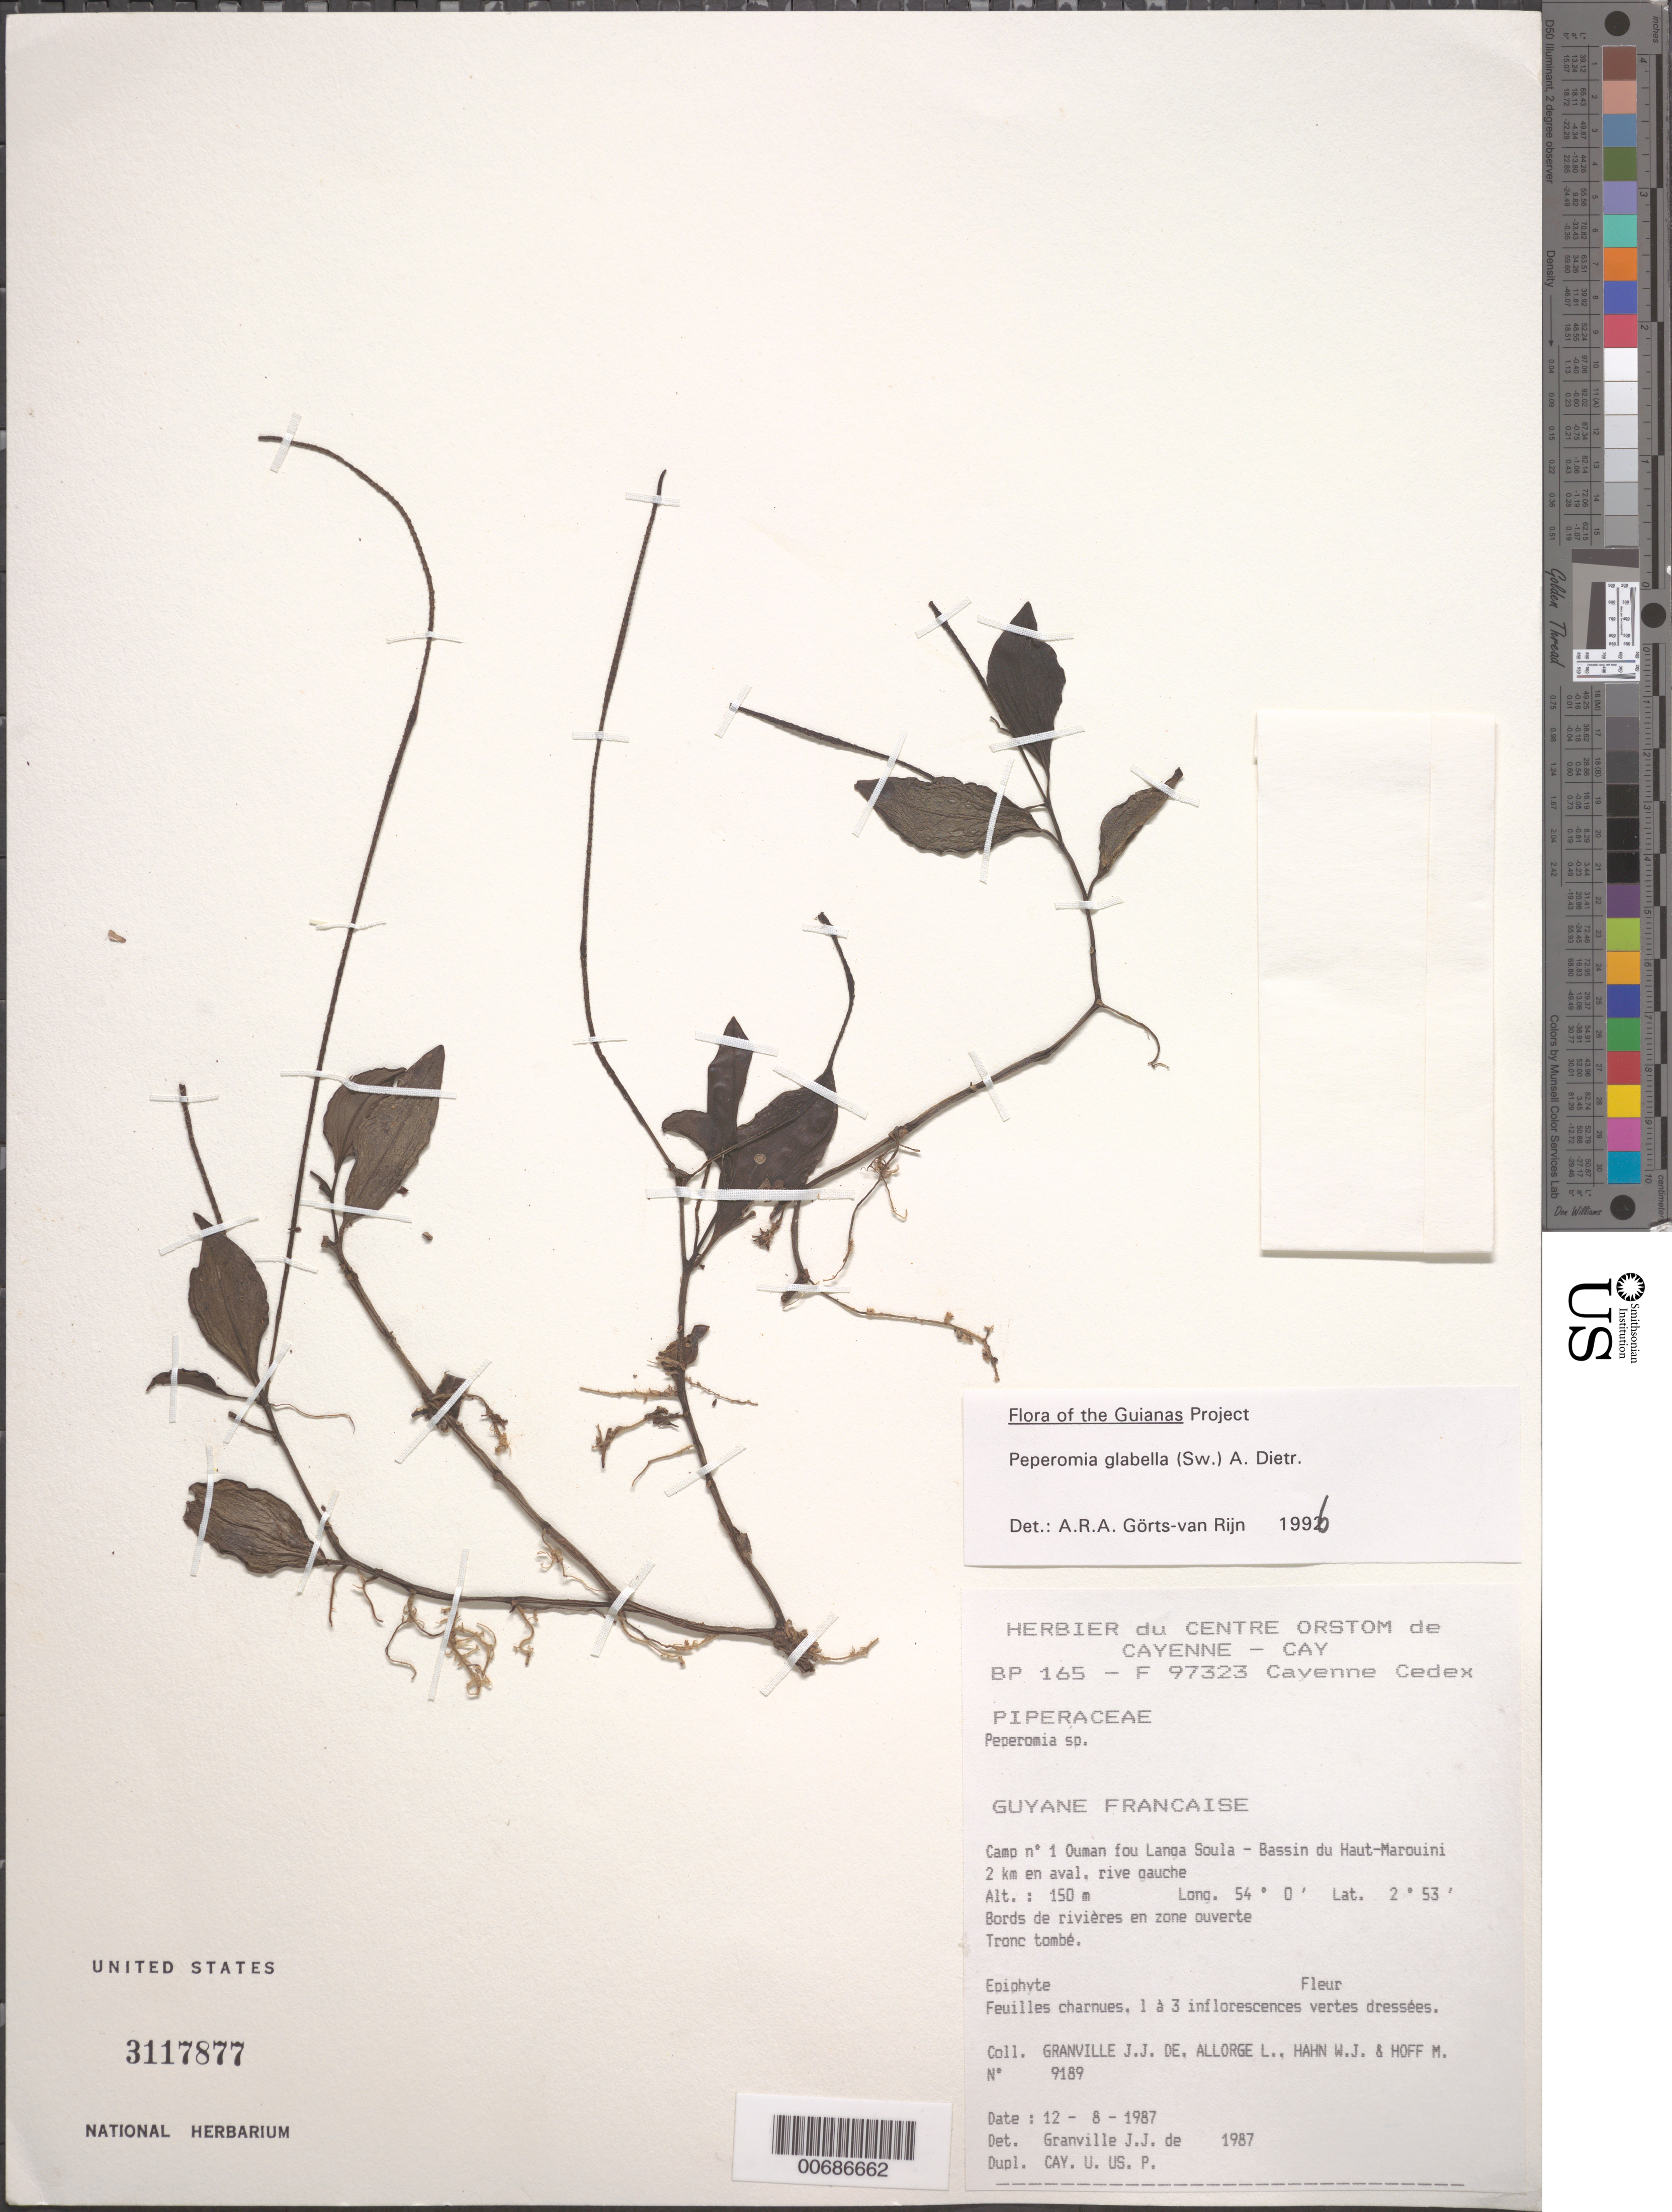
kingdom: Plantae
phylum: Tracheophyta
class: Magnoliopsida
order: Piperales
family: Piperaceae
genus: Peperomia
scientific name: Peperomia glabella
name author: (Sw.) A. Dietr.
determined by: Görts-van Rijn, A. R. A.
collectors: J.-J. de Granville, L. Allorge, W. J. Hahn & M. Hoff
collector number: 9189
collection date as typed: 12-Aug-87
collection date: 1987-08-12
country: French Guiana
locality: Camp #1, Ouman fou Langa Soula, Bassin du Haut-Marouini. 2 km en aval. Rive gauche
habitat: Bords de la riviere en zone ouverte. Tronc tombé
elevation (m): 150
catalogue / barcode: US 3117877